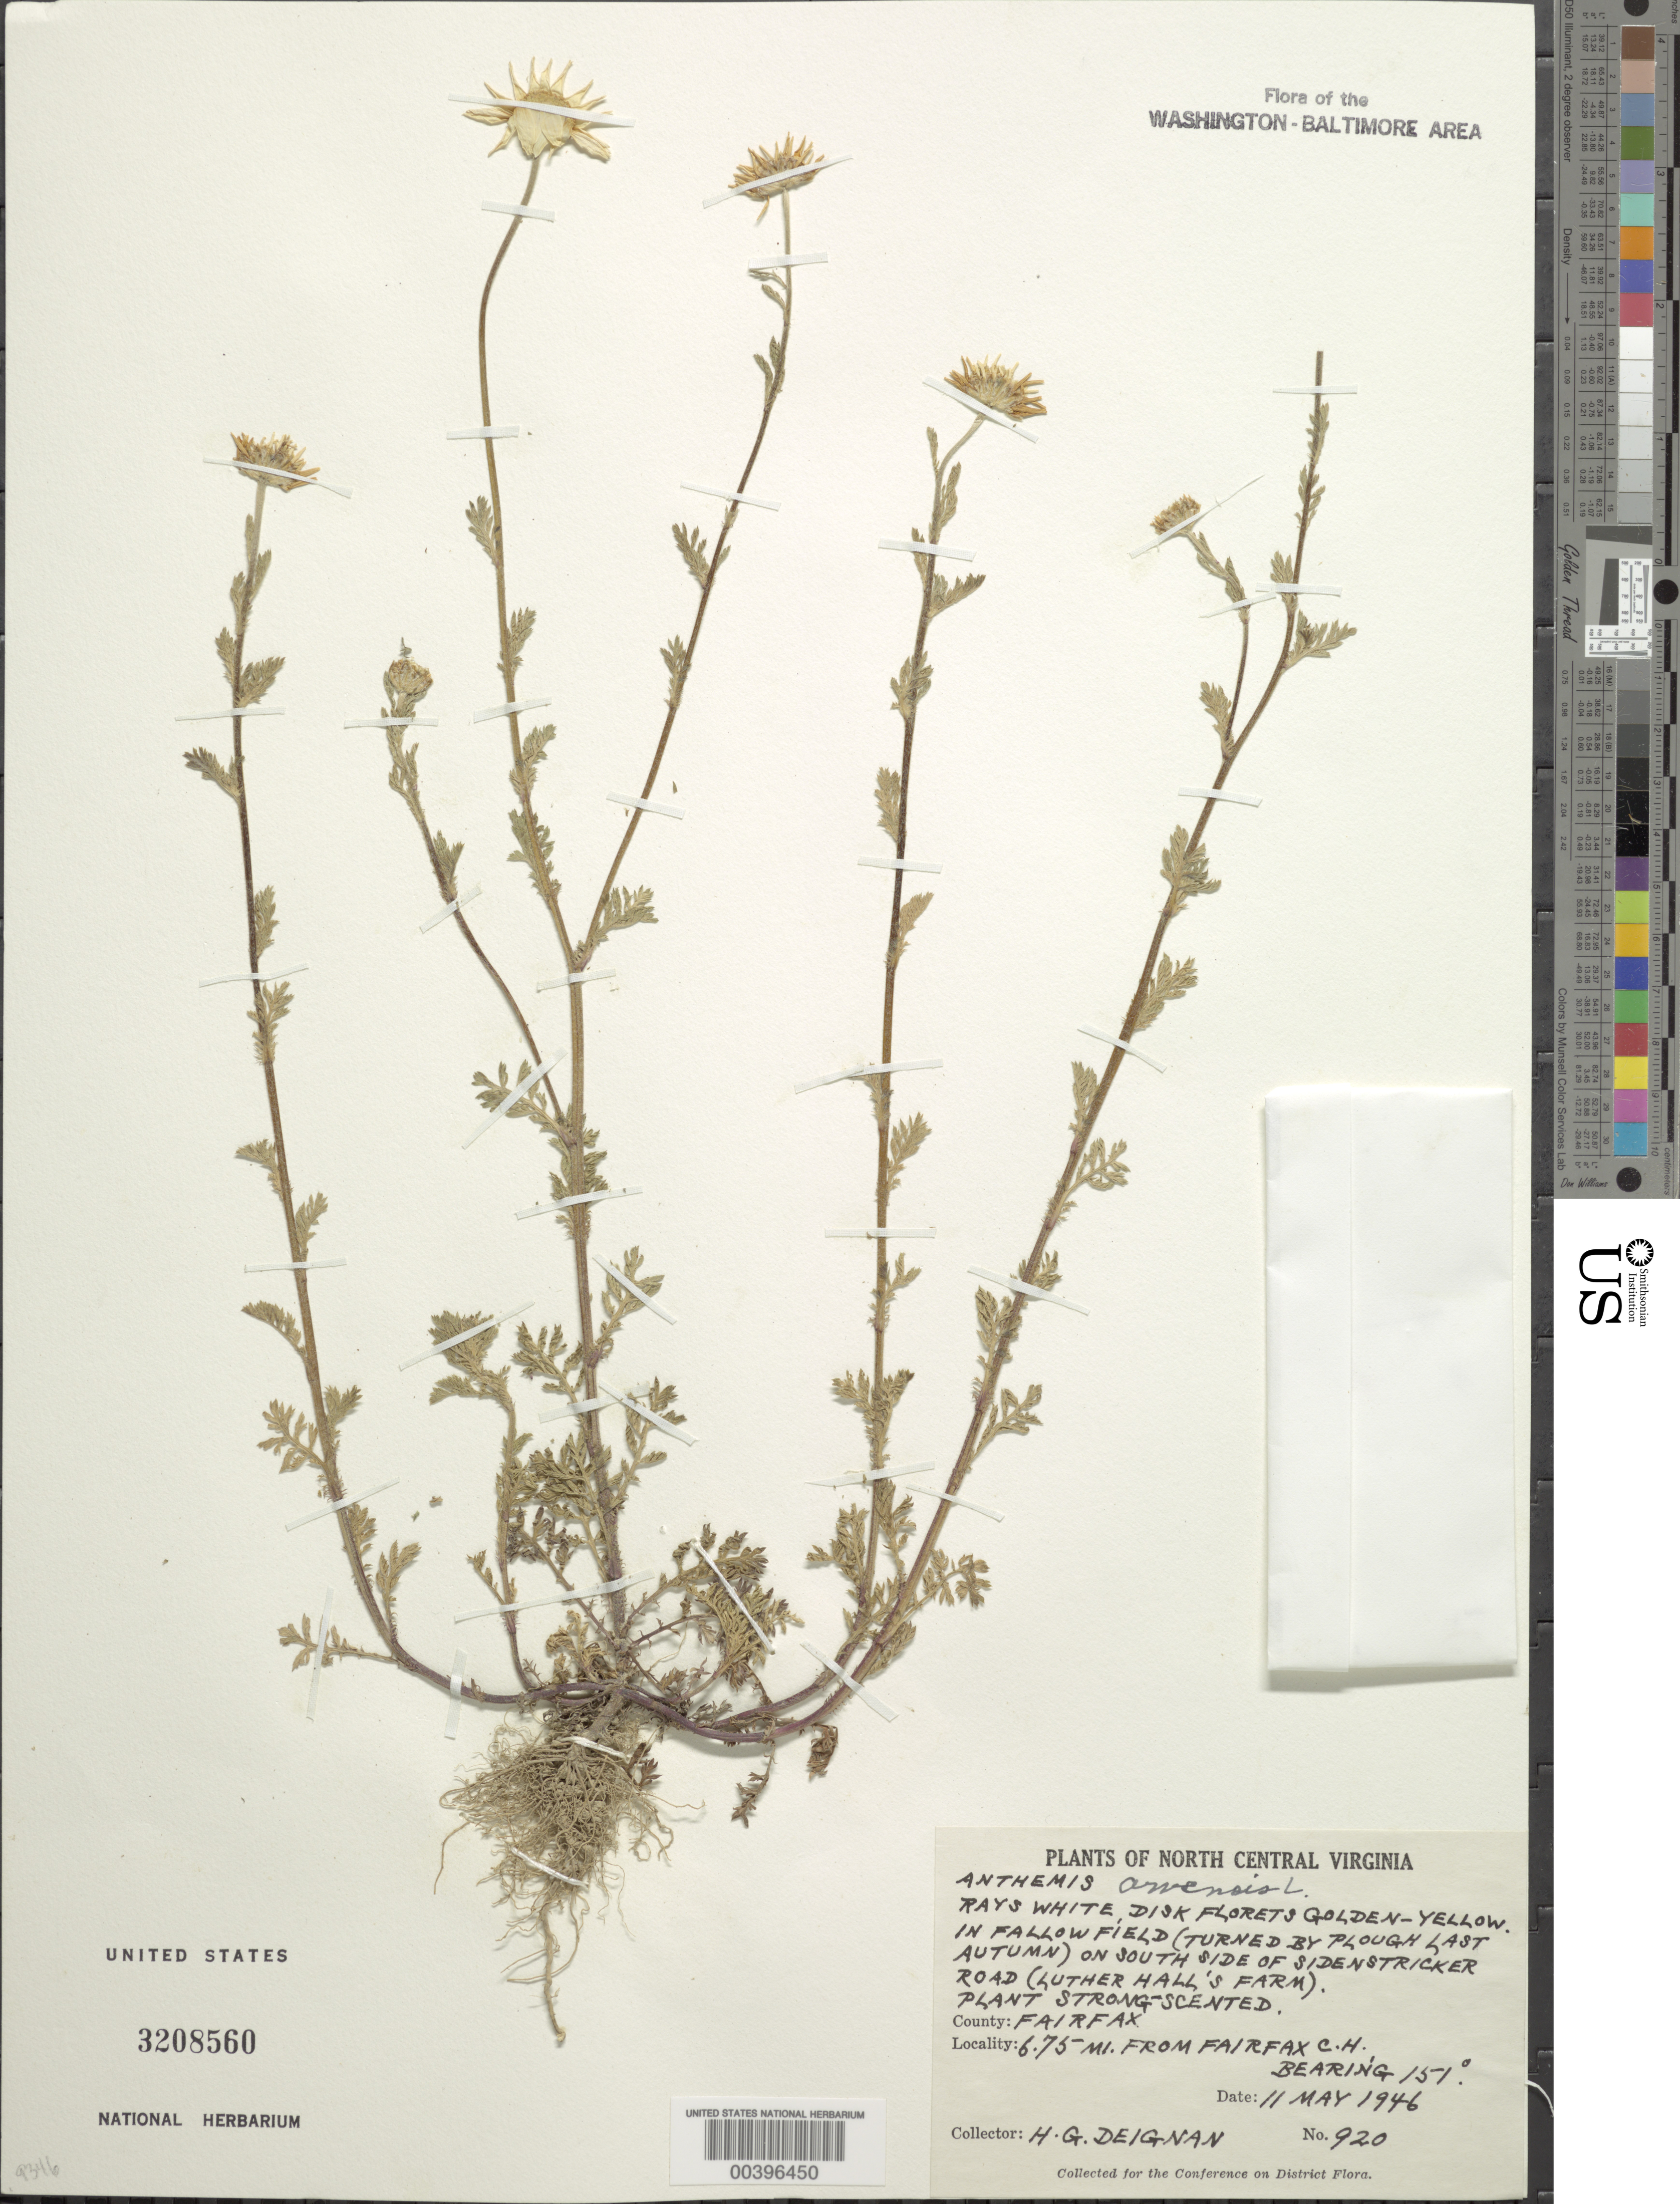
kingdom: Plantae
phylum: Tracheophyta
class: Magnoliopsida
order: Asterales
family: Asteraceae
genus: Anthemis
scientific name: Anthemis arvensis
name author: L.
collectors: H. Deignan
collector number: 920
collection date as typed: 11 May 1946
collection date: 1946-05-11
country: United States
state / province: Virginia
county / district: Fairfax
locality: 6.75 M from Fairfax County Court House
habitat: In fallow field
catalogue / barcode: US 3208560